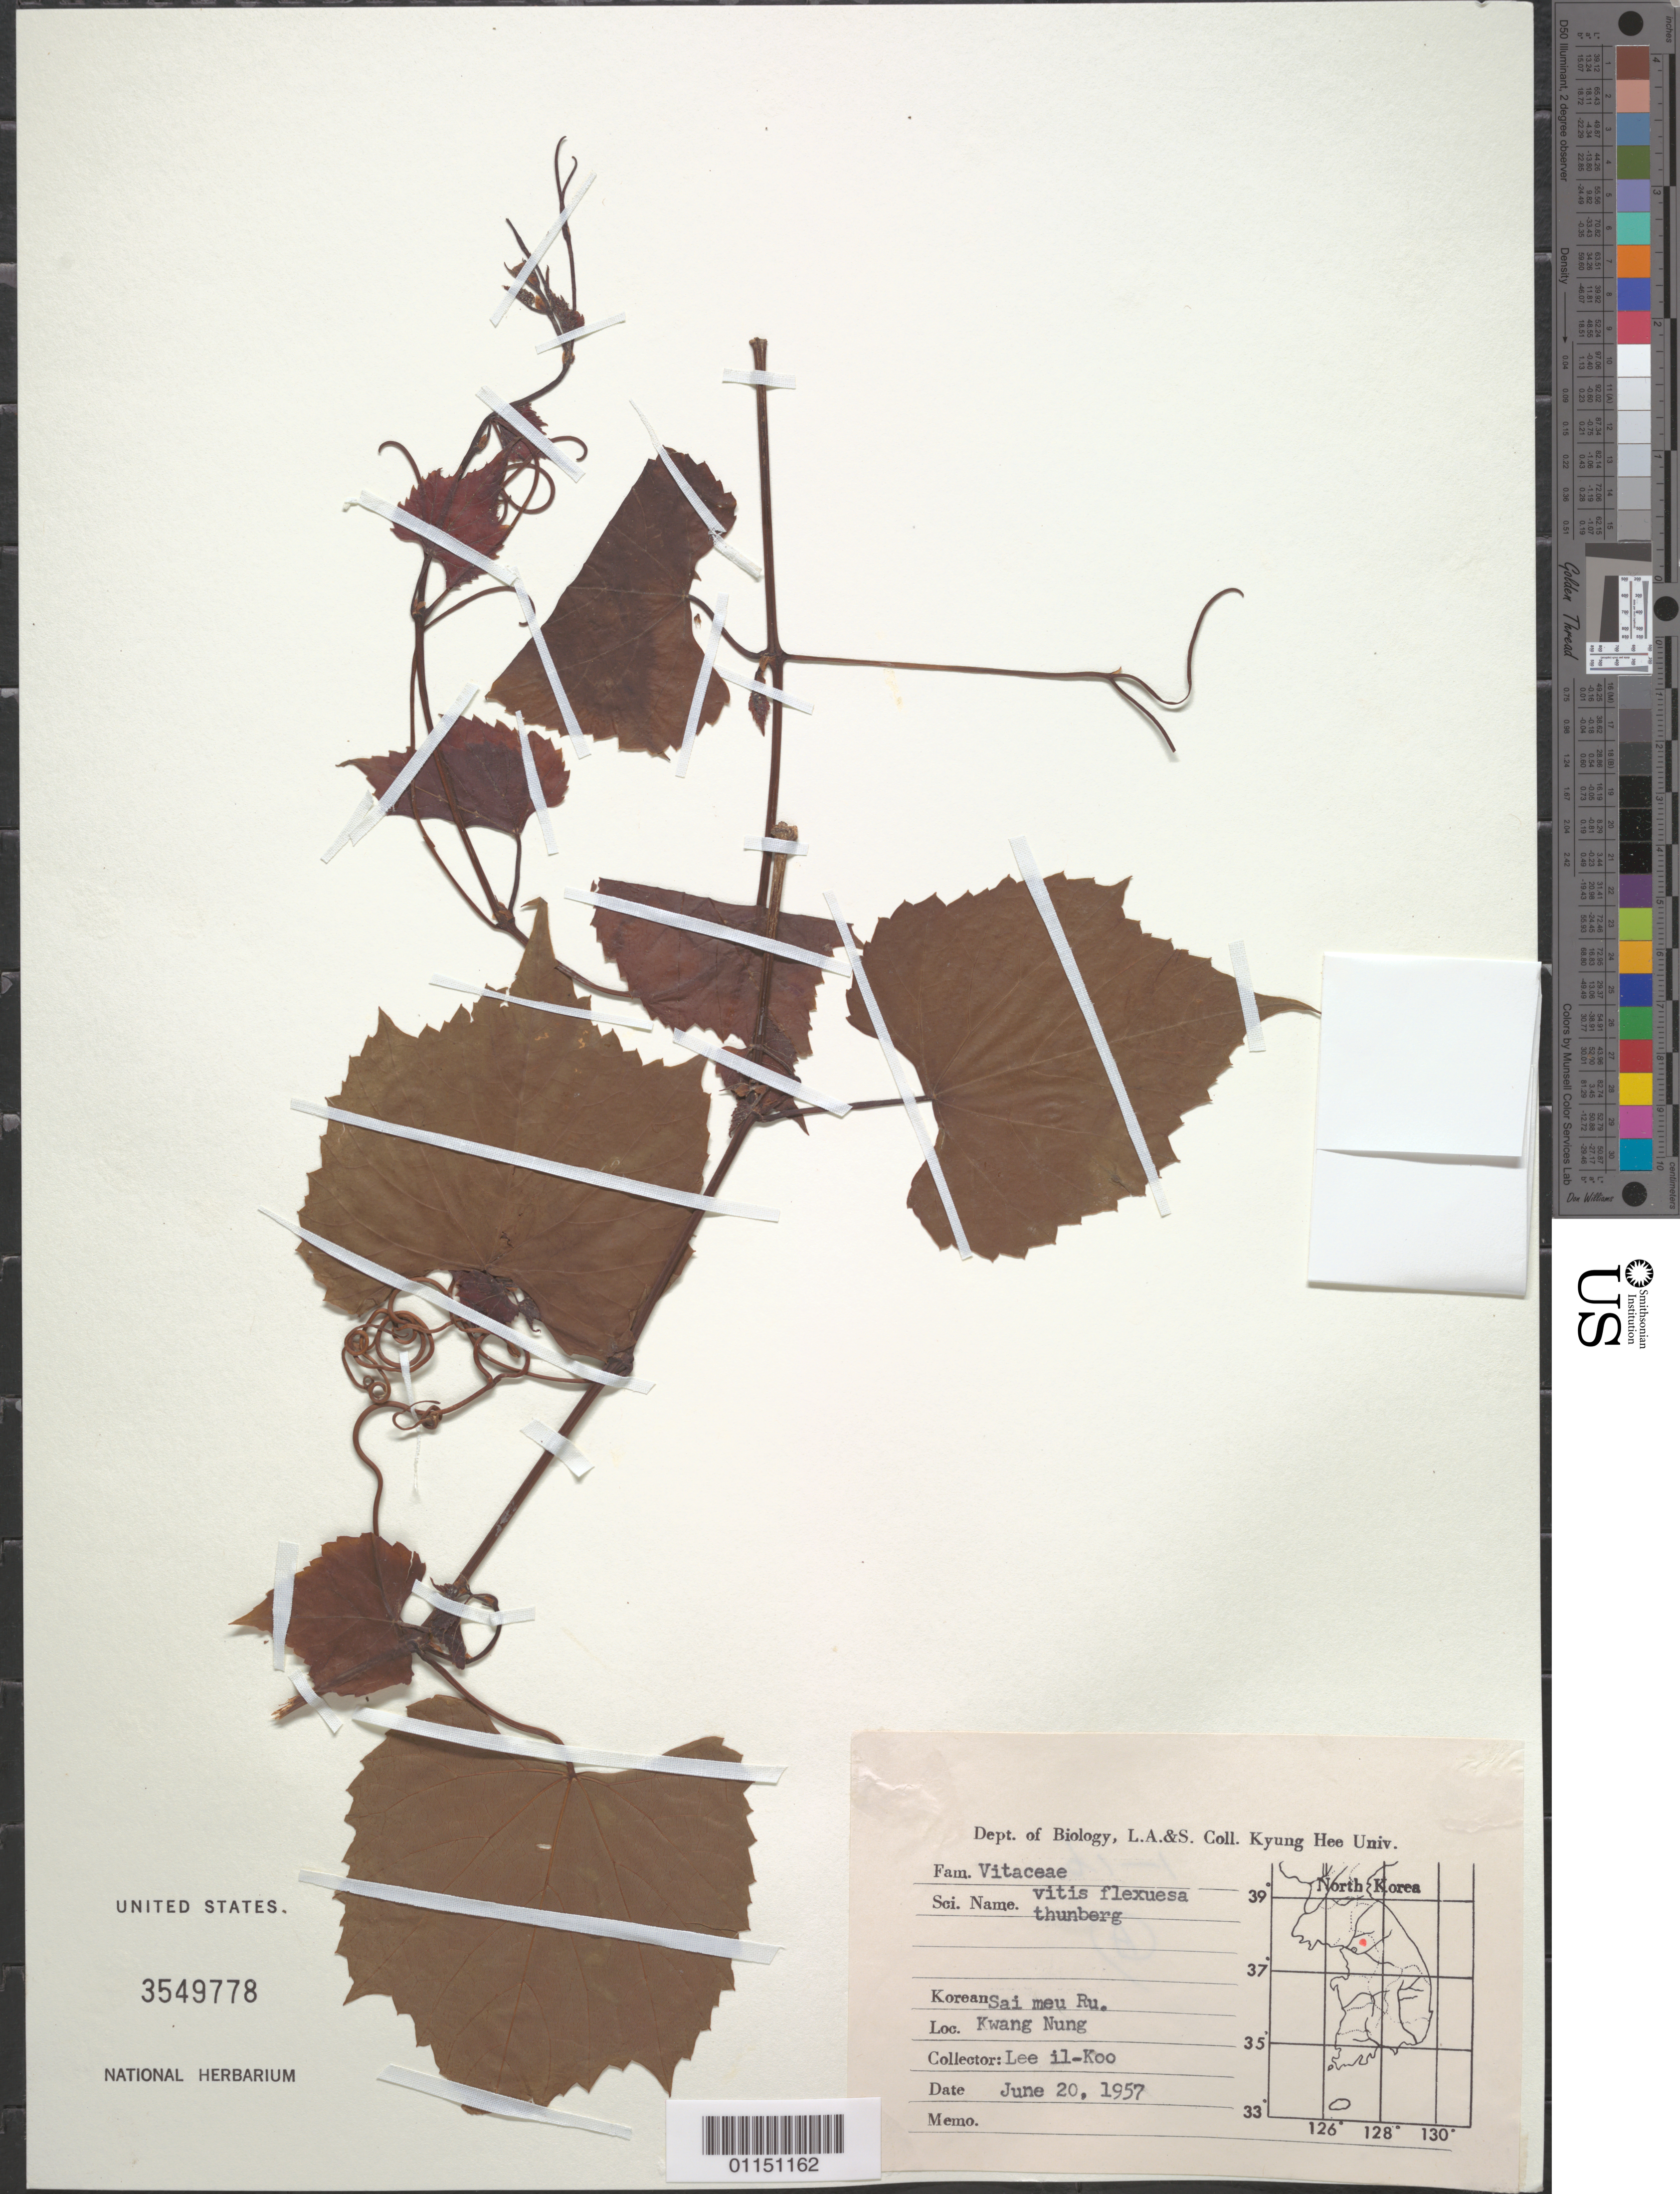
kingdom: Plantae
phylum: Tracheophyta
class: Magnoliopsida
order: Vitales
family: Vitaceae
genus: Vitis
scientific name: Vitis flexuosa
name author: Thunb.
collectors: I. Lee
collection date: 1957-06-20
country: South Korea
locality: Kwang Nung.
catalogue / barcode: US 3549778